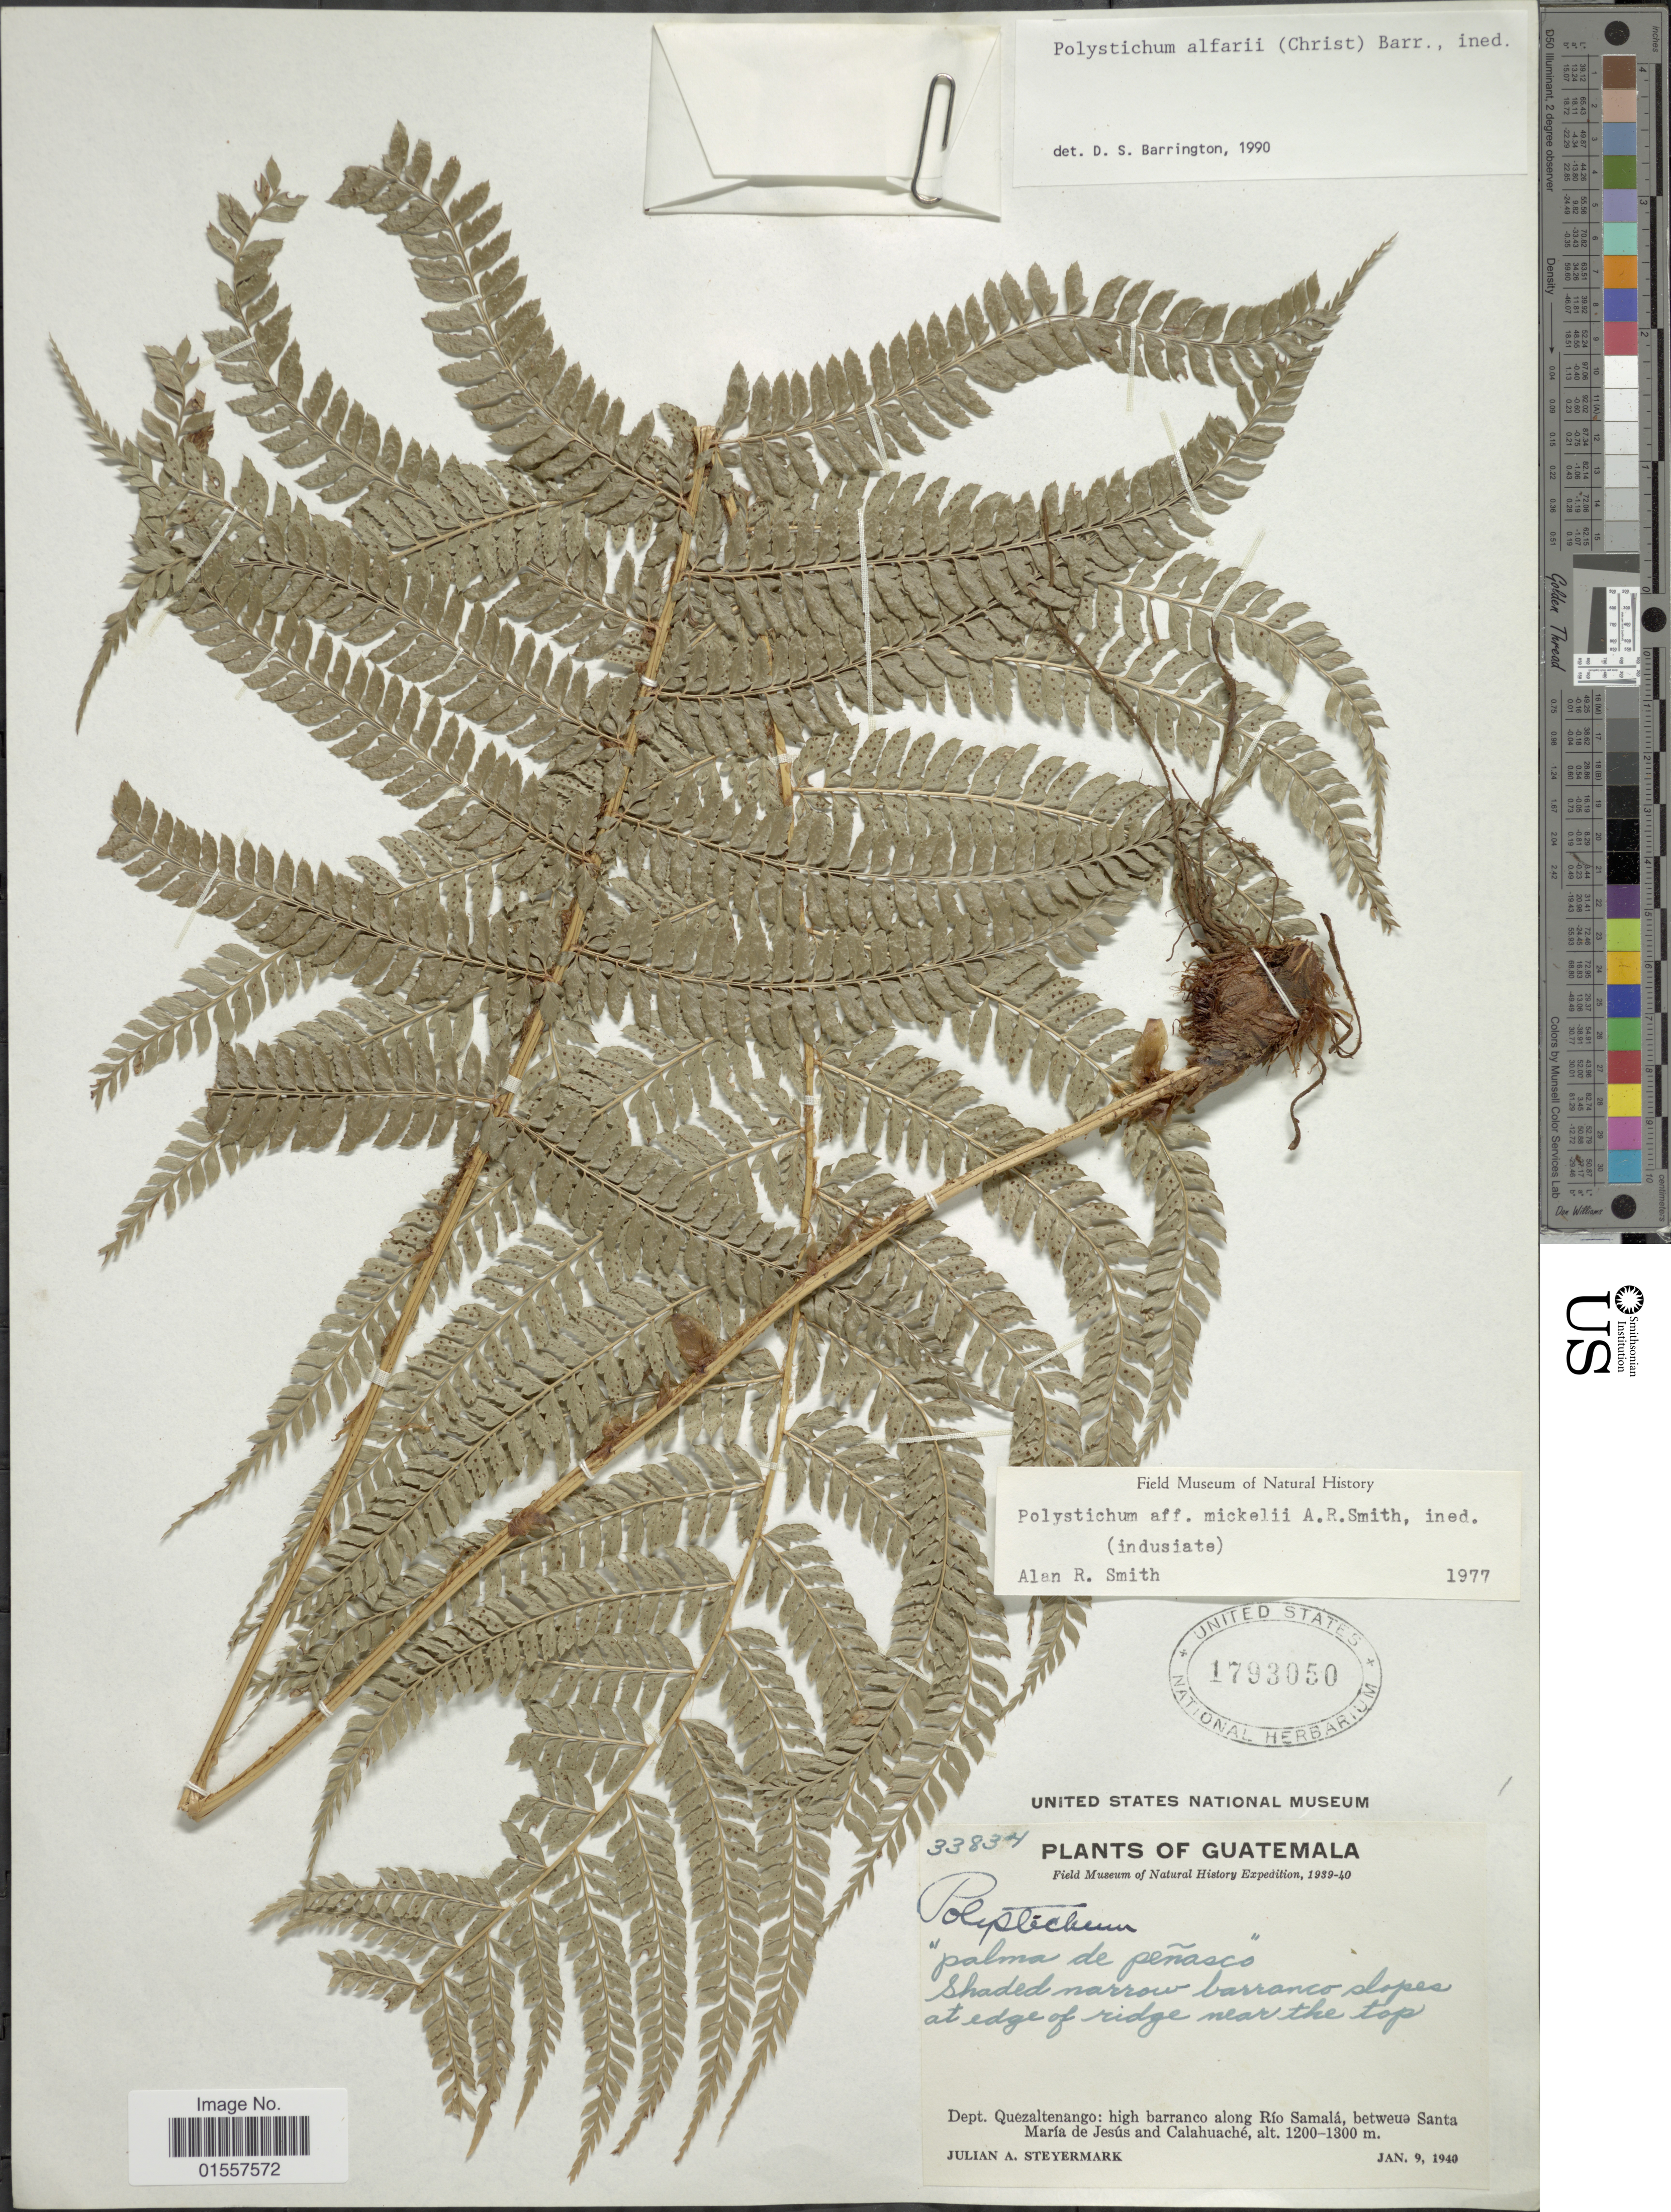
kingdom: Plantae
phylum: Tracheophyta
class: Polypodiopsida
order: Polypodiales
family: Dryopteridaceae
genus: Polystichum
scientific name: Polystichum alfaroi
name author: (Christ) Barrington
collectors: J. Steyermark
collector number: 33834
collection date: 1940-01-09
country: Guatemala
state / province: Quetzaltenango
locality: Dept. Quezaltenango: high barranco along rio Samala, betweue Santa Maria de Jesus and Calahuache, Palme de Penasco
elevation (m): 1200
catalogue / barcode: US 1793050